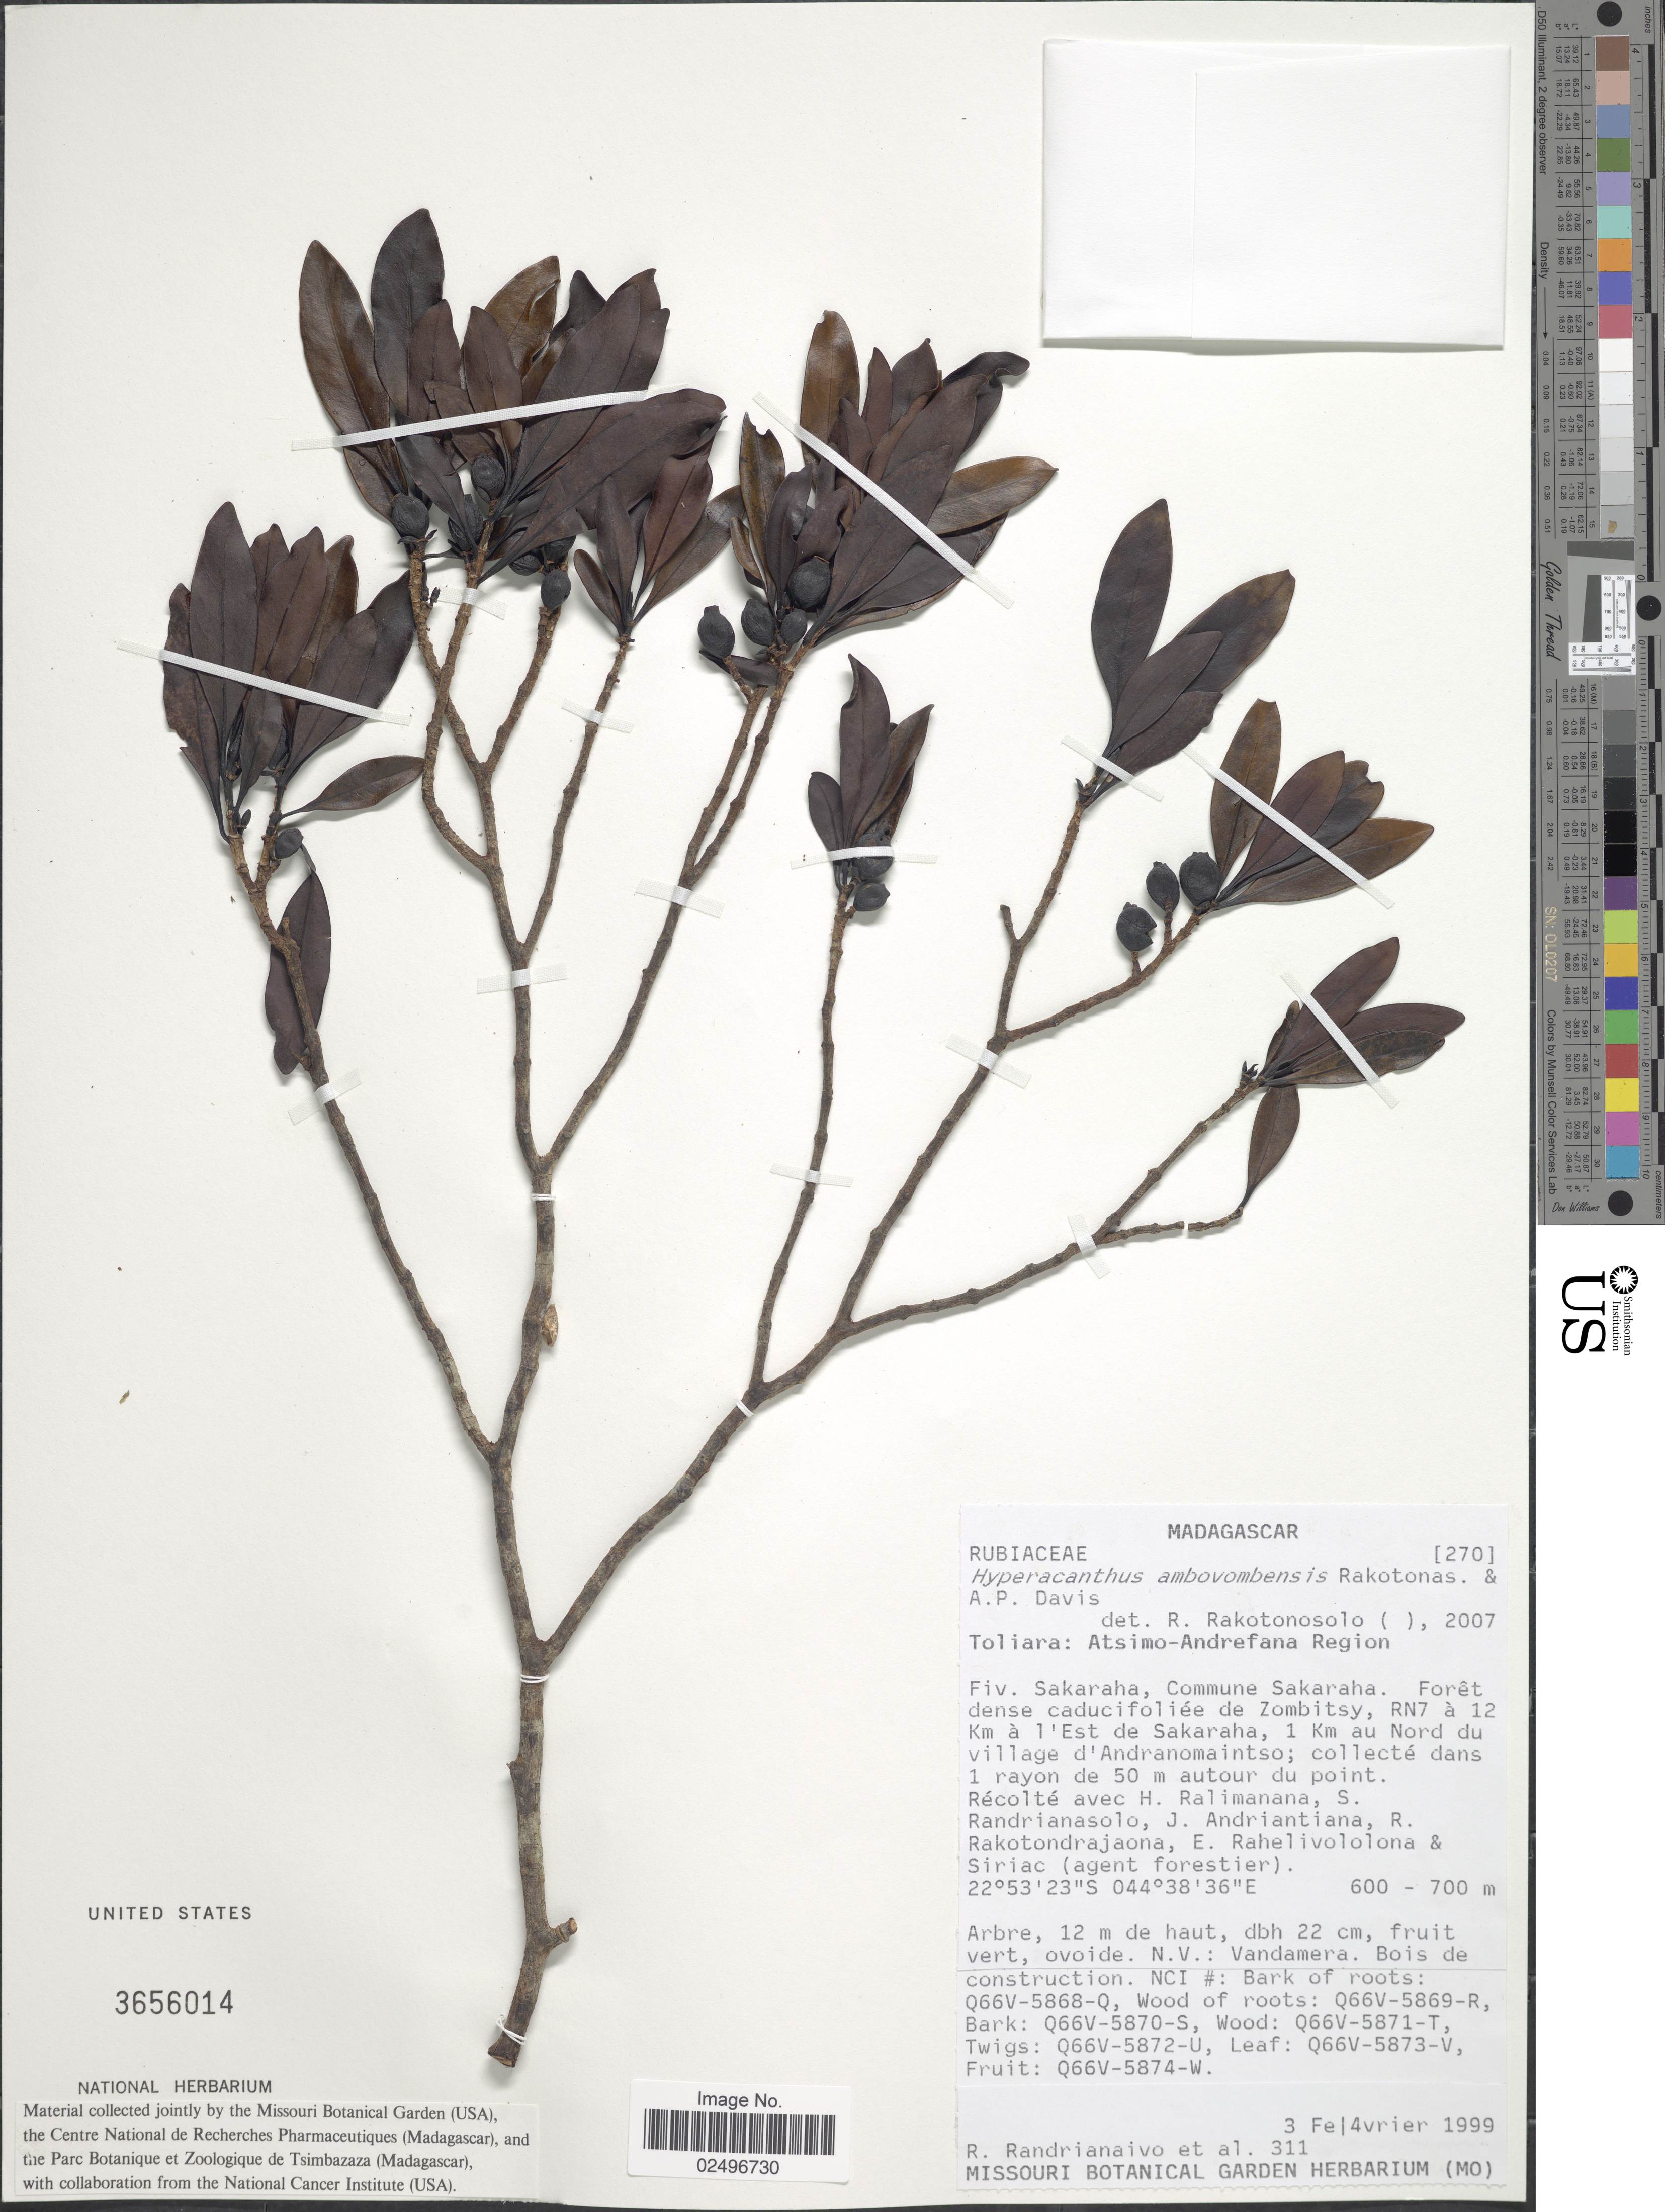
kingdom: Plantae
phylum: Tracheophyta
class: Magnoliopsida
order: Gentianales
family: Rubiaceae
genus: Hyperacanthus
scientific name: Hyperacanthus ambovombensis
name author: Rakotonas. & A.P. Davis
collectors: R. Randrianaivo & et al.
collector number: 311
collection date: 1999-02-03/1999-02-04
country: Madagascar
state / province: Atsimo-Andrefana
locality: Atsimo-Andrefana Region. Fiv. Sakaraha, Commune Sakaraha. Foret dense caducifoliee de Zombitsy, RN7 a 12 K a l'Est de Sakaraha, 1 km au Nord du village d'Andranomaintso; dans 1 rayon de 50 m autour du point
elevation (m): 600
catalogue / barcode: US 3656014